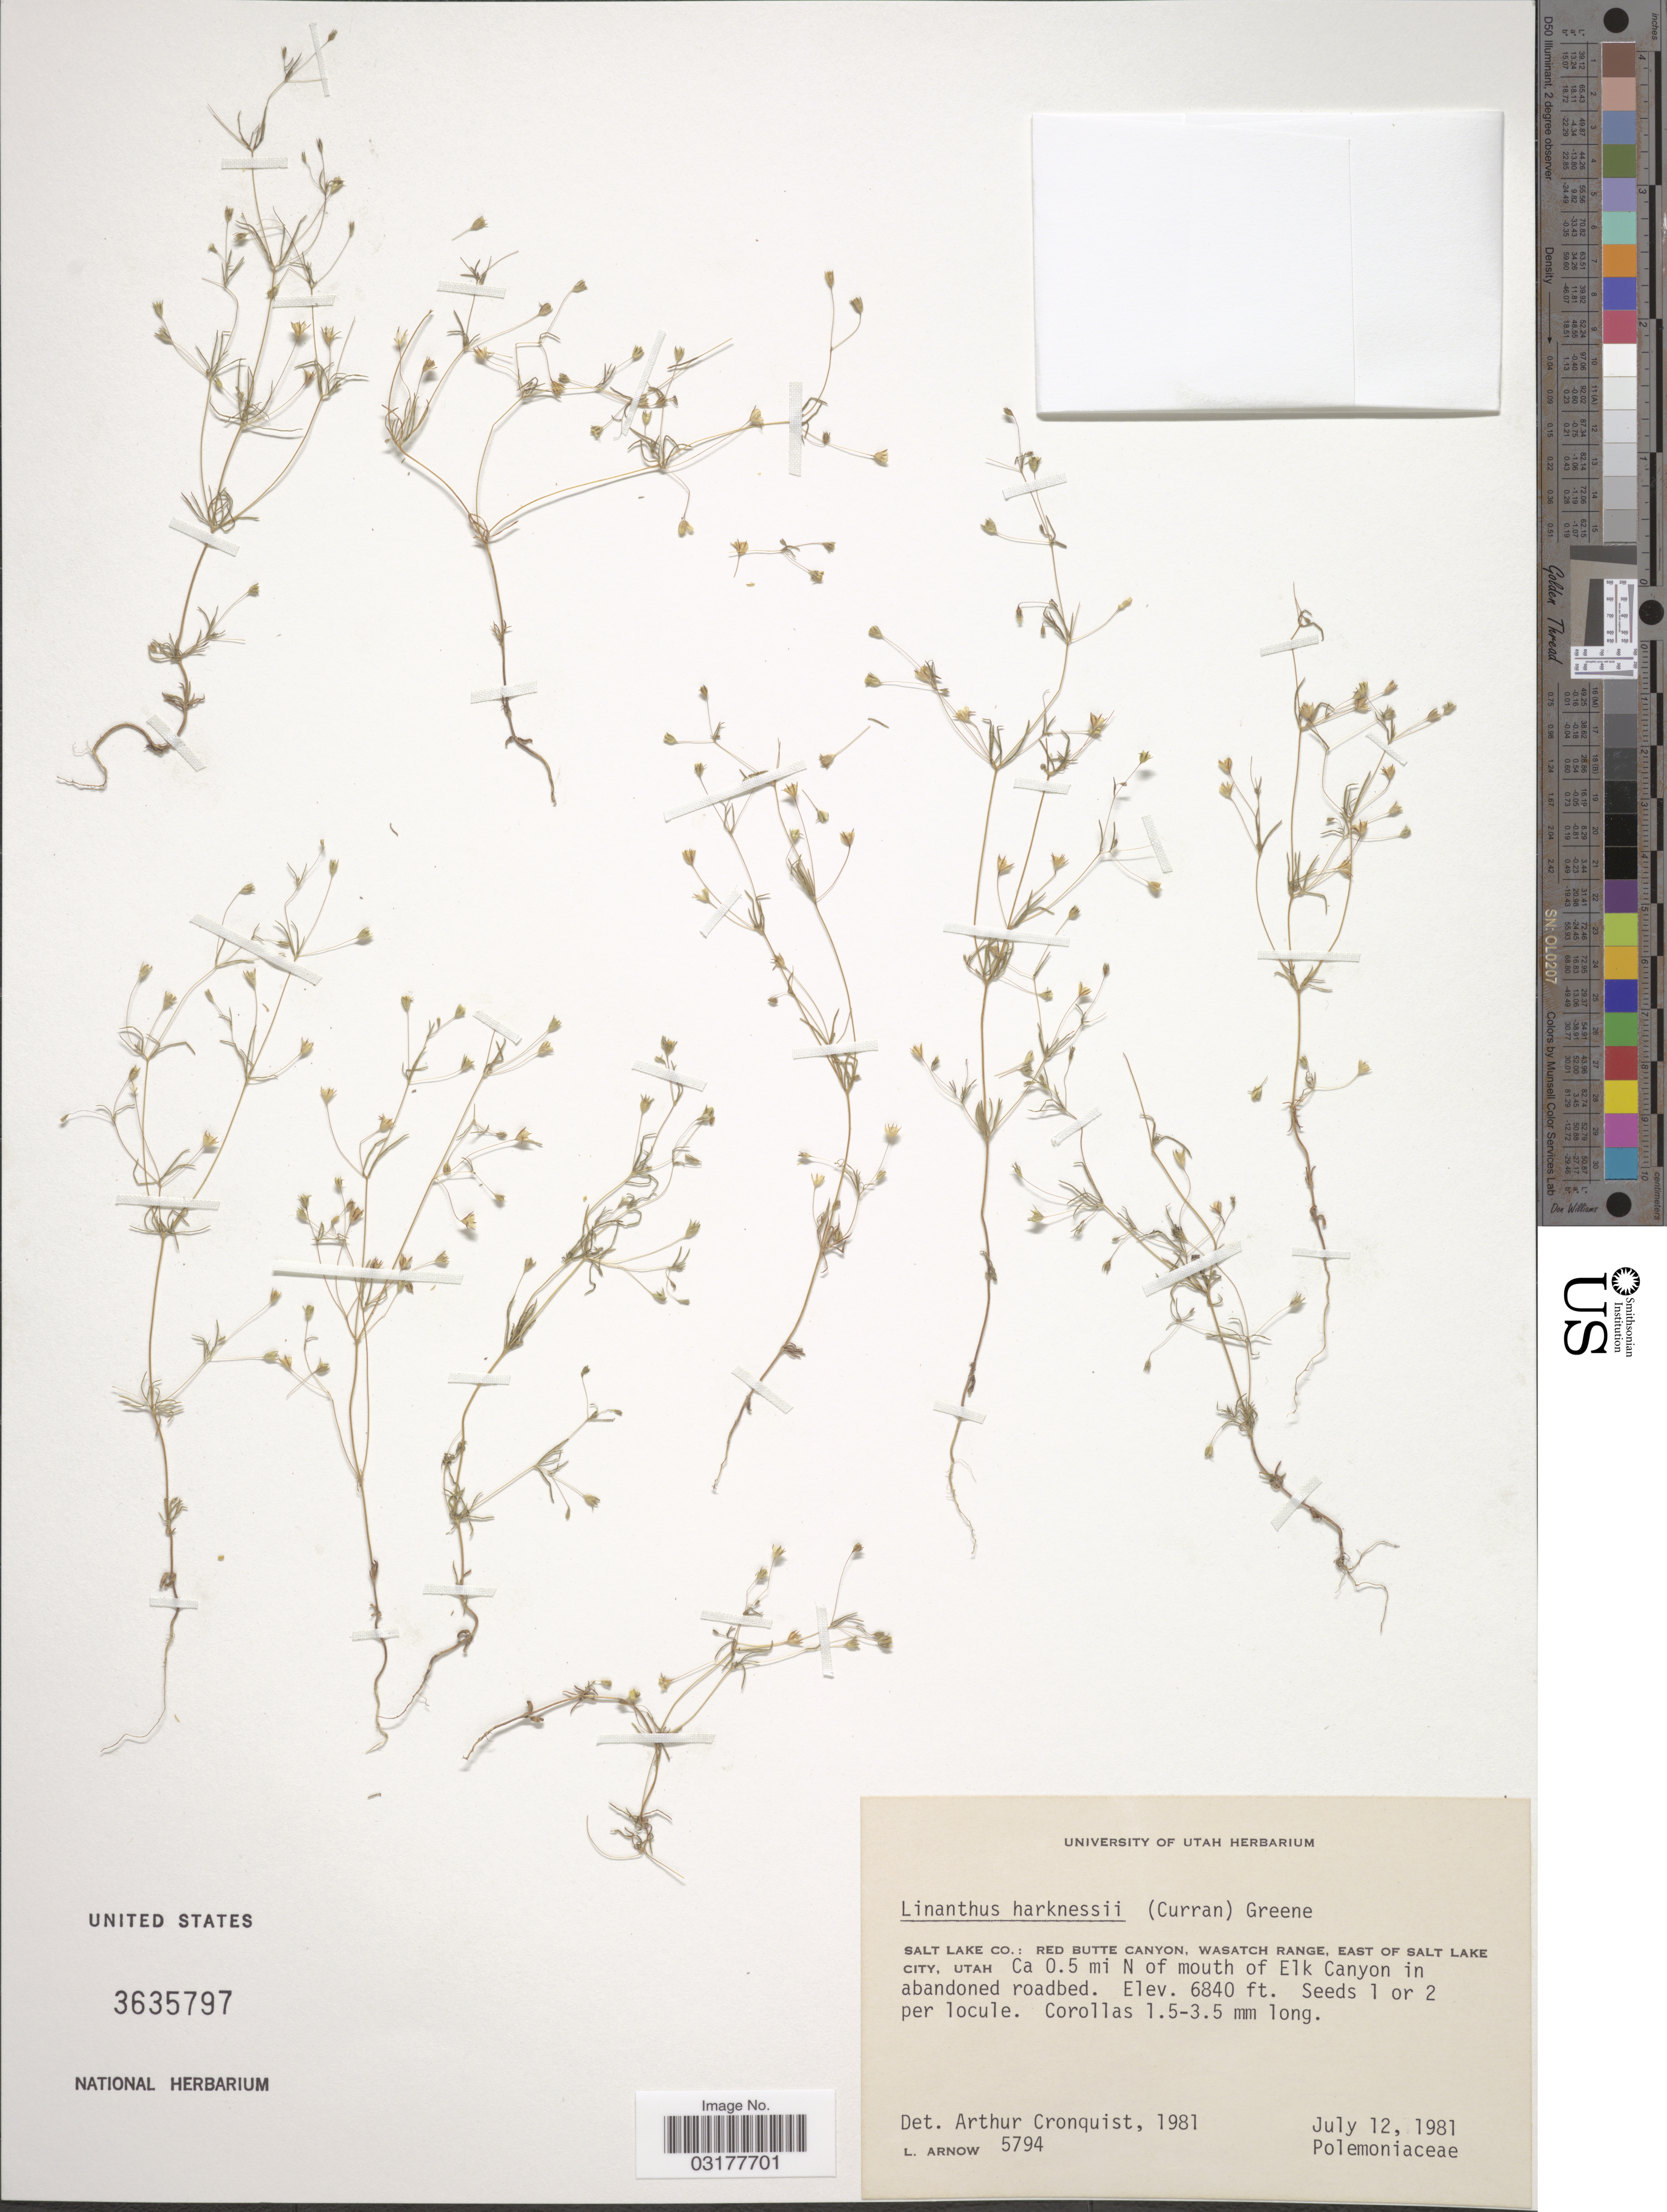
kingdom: Plantae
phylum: Tracheophyta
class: Magnoliopsida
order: Ericales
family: Polemoniaceae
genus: Leptosiphon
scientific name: Leptosiphon septentrionalis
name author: (H. Mason) J.M. Porter & L.A. Johnson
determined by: Strong, Mark T., (BOT), Smithsonian Institution - National Museum of Natural History (UNITED STATES)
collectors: L. Arnow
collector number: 5794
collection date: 1981-07-12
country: United States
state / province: Utah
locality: Salt Lake Co.: Red Butte Canyon, Wasatch Range, East of Salt Lake City. Ca 0.5 mi N of mouth of Elk Canyon in abandoned roadbed.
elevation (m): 2085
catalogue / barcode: US 3635797